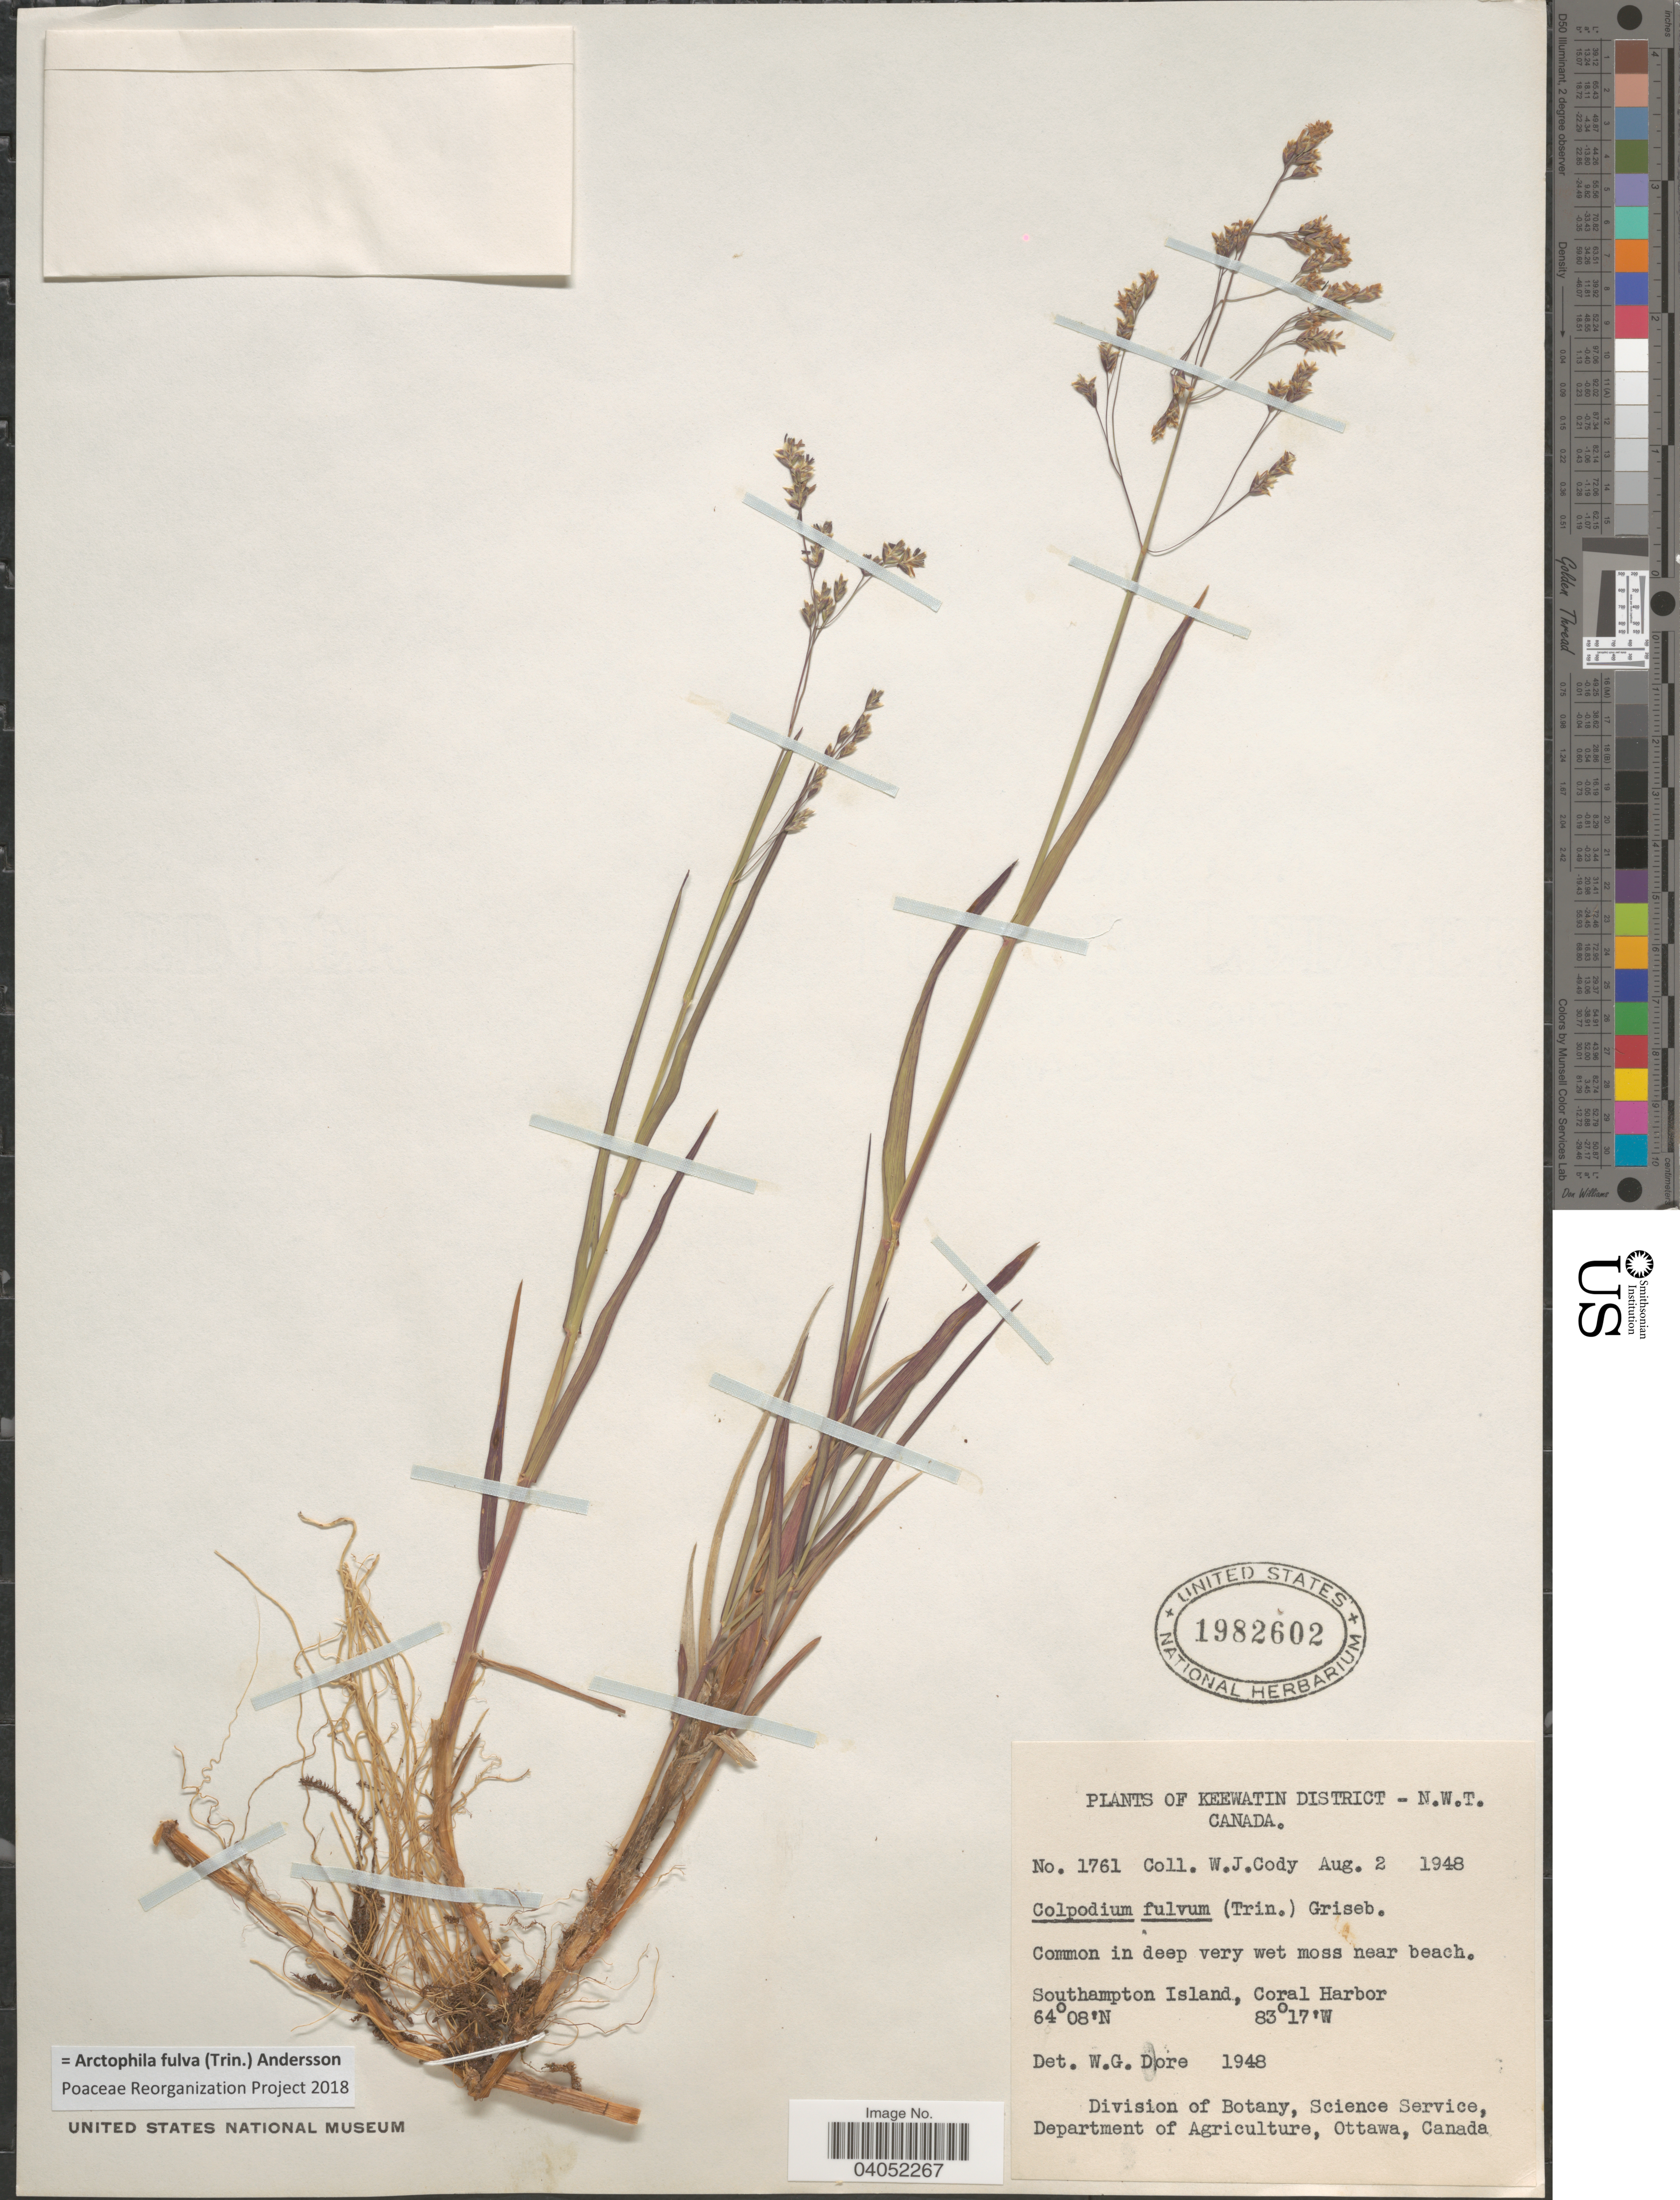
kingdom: Plantae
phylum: Tracheophyta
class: Liliopsida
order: Poales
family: Poaceae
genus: Arctophila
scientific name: Arctophila fulva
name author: (Trin.) Andersson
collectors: W. Cody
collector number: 1761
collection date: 1948-08-02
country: Canada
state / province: Northwest Territories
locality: Keewatin District - N.W.T. Southampton Island, Coral Harbor.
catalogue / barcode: US 1982602